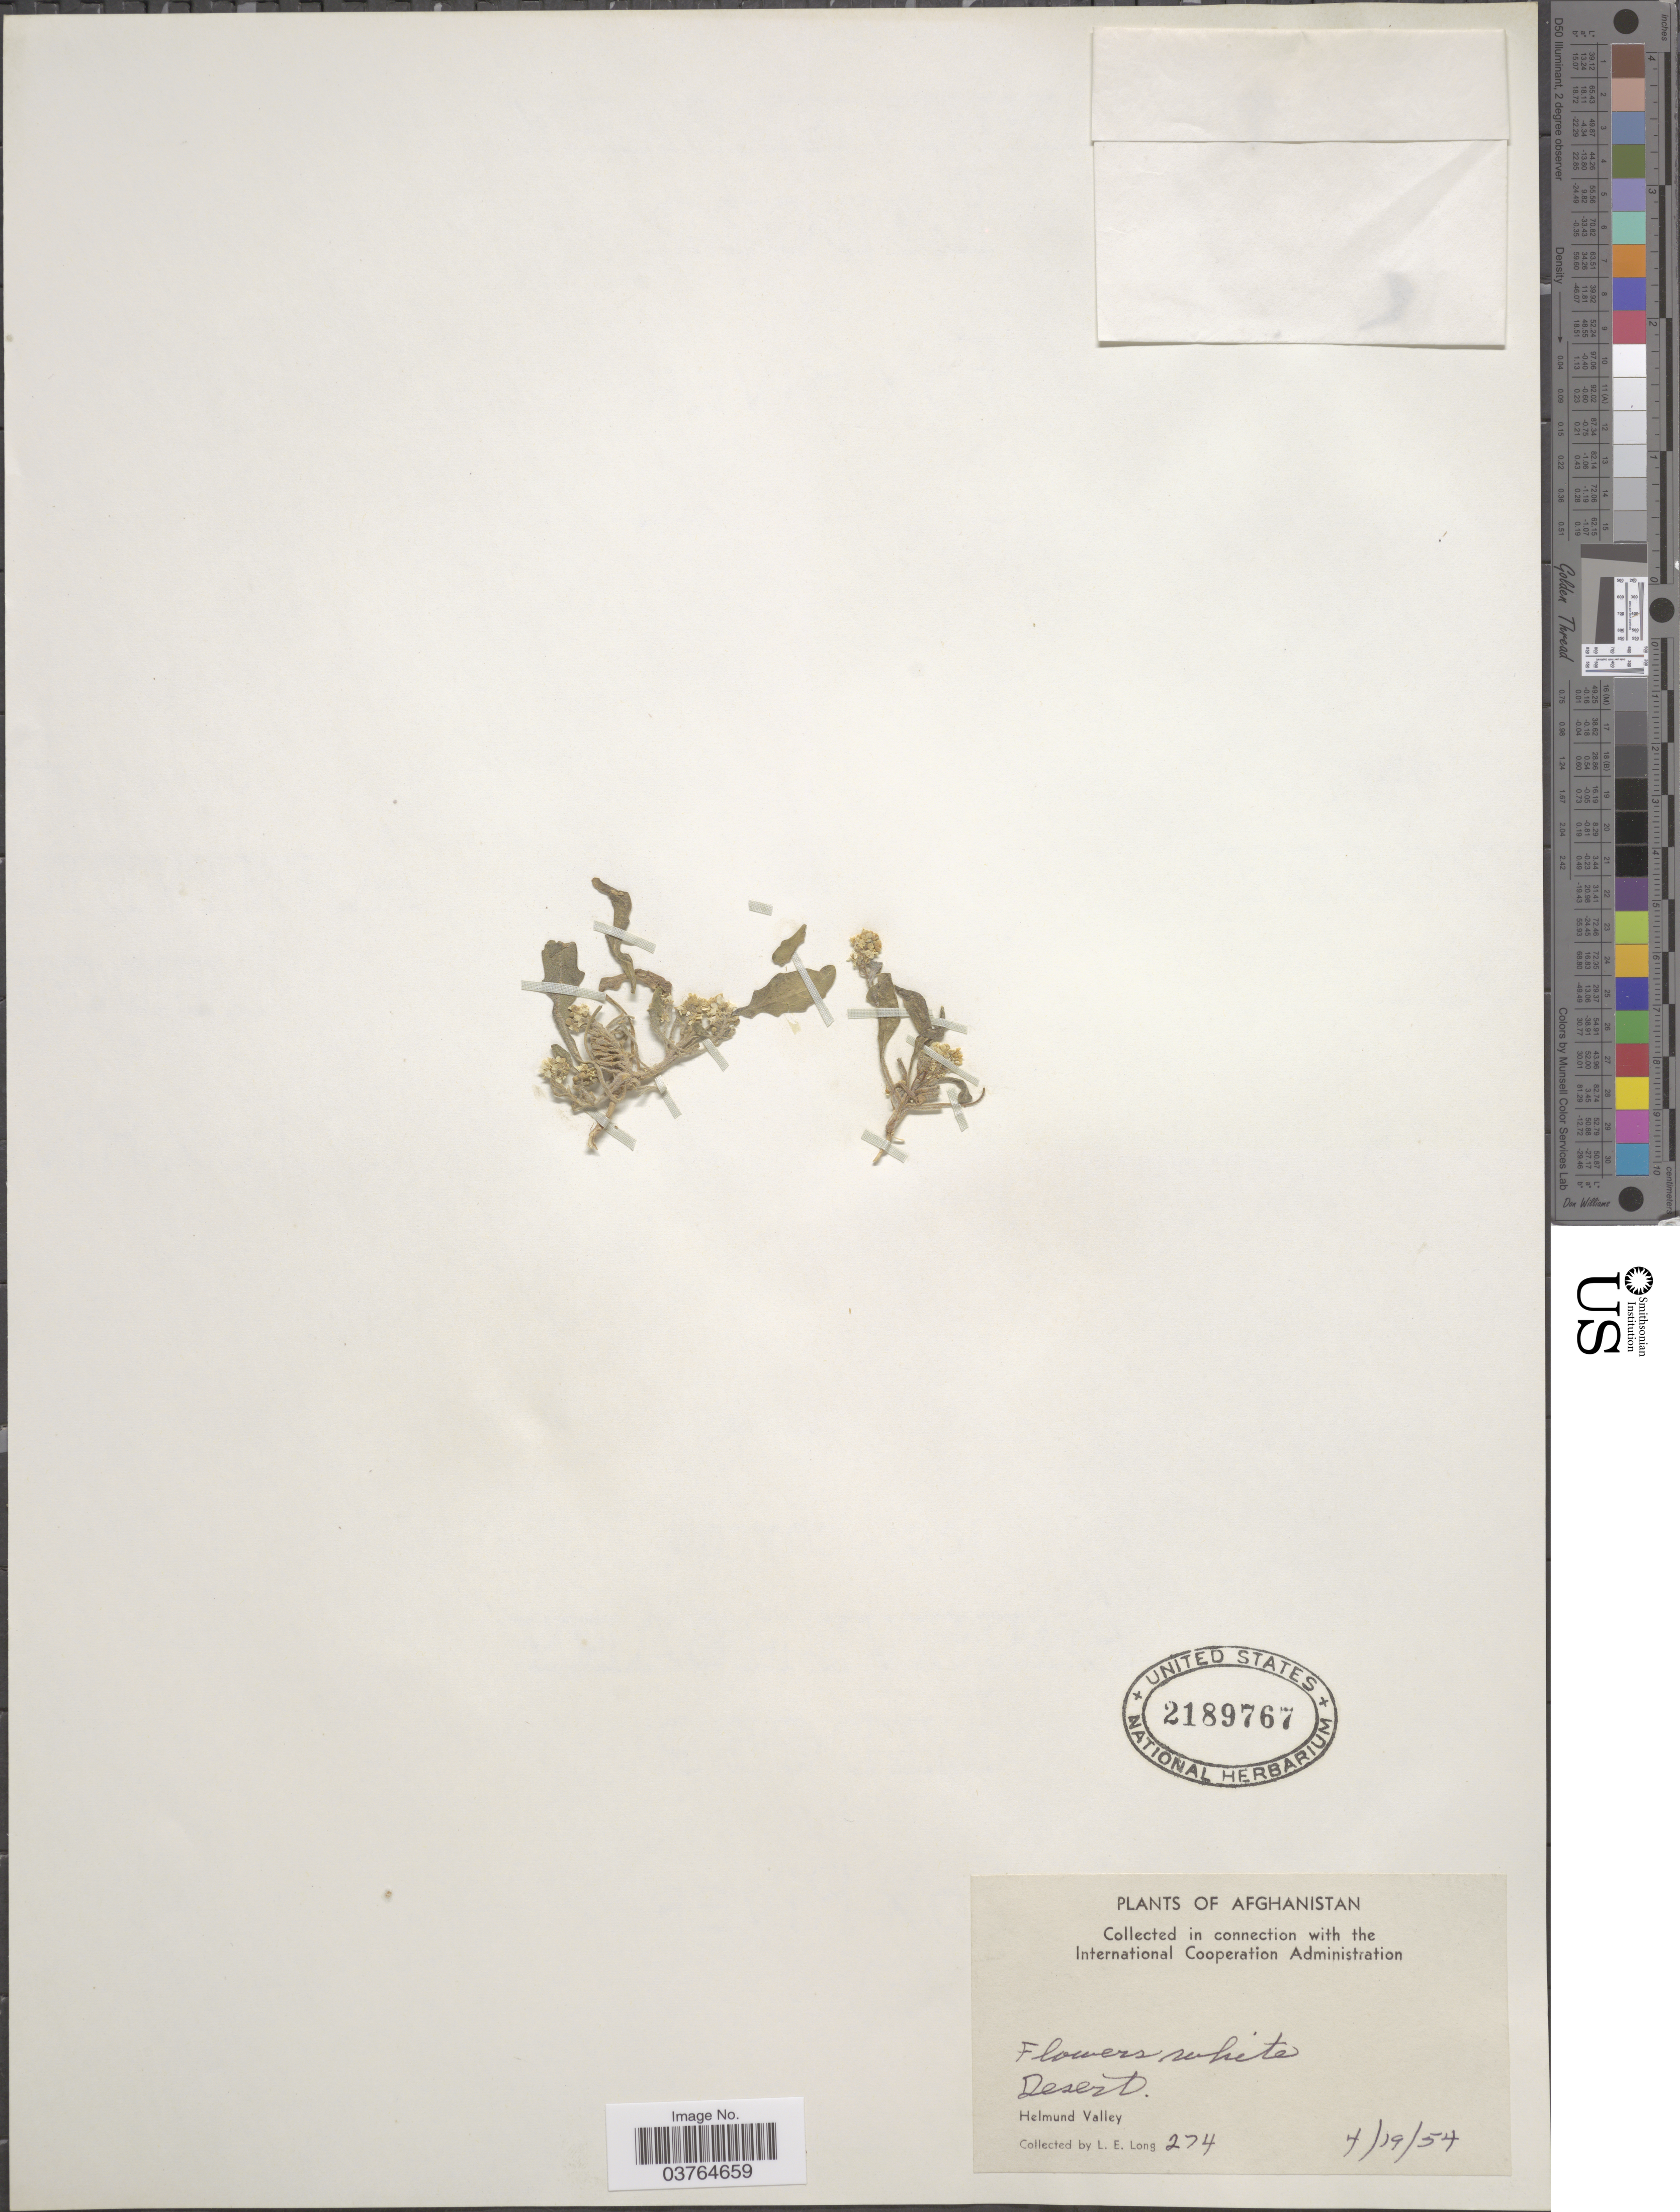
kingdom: Plantae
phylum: Tracheophyta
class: Magnoliopsida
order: Brassicales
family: Brassicaceae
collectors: L. E. Long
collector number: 274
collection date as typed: Transcribed d/m/y: 19/4/54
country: Afghanistan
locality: Helmund Valley.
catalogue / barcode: US 2189767